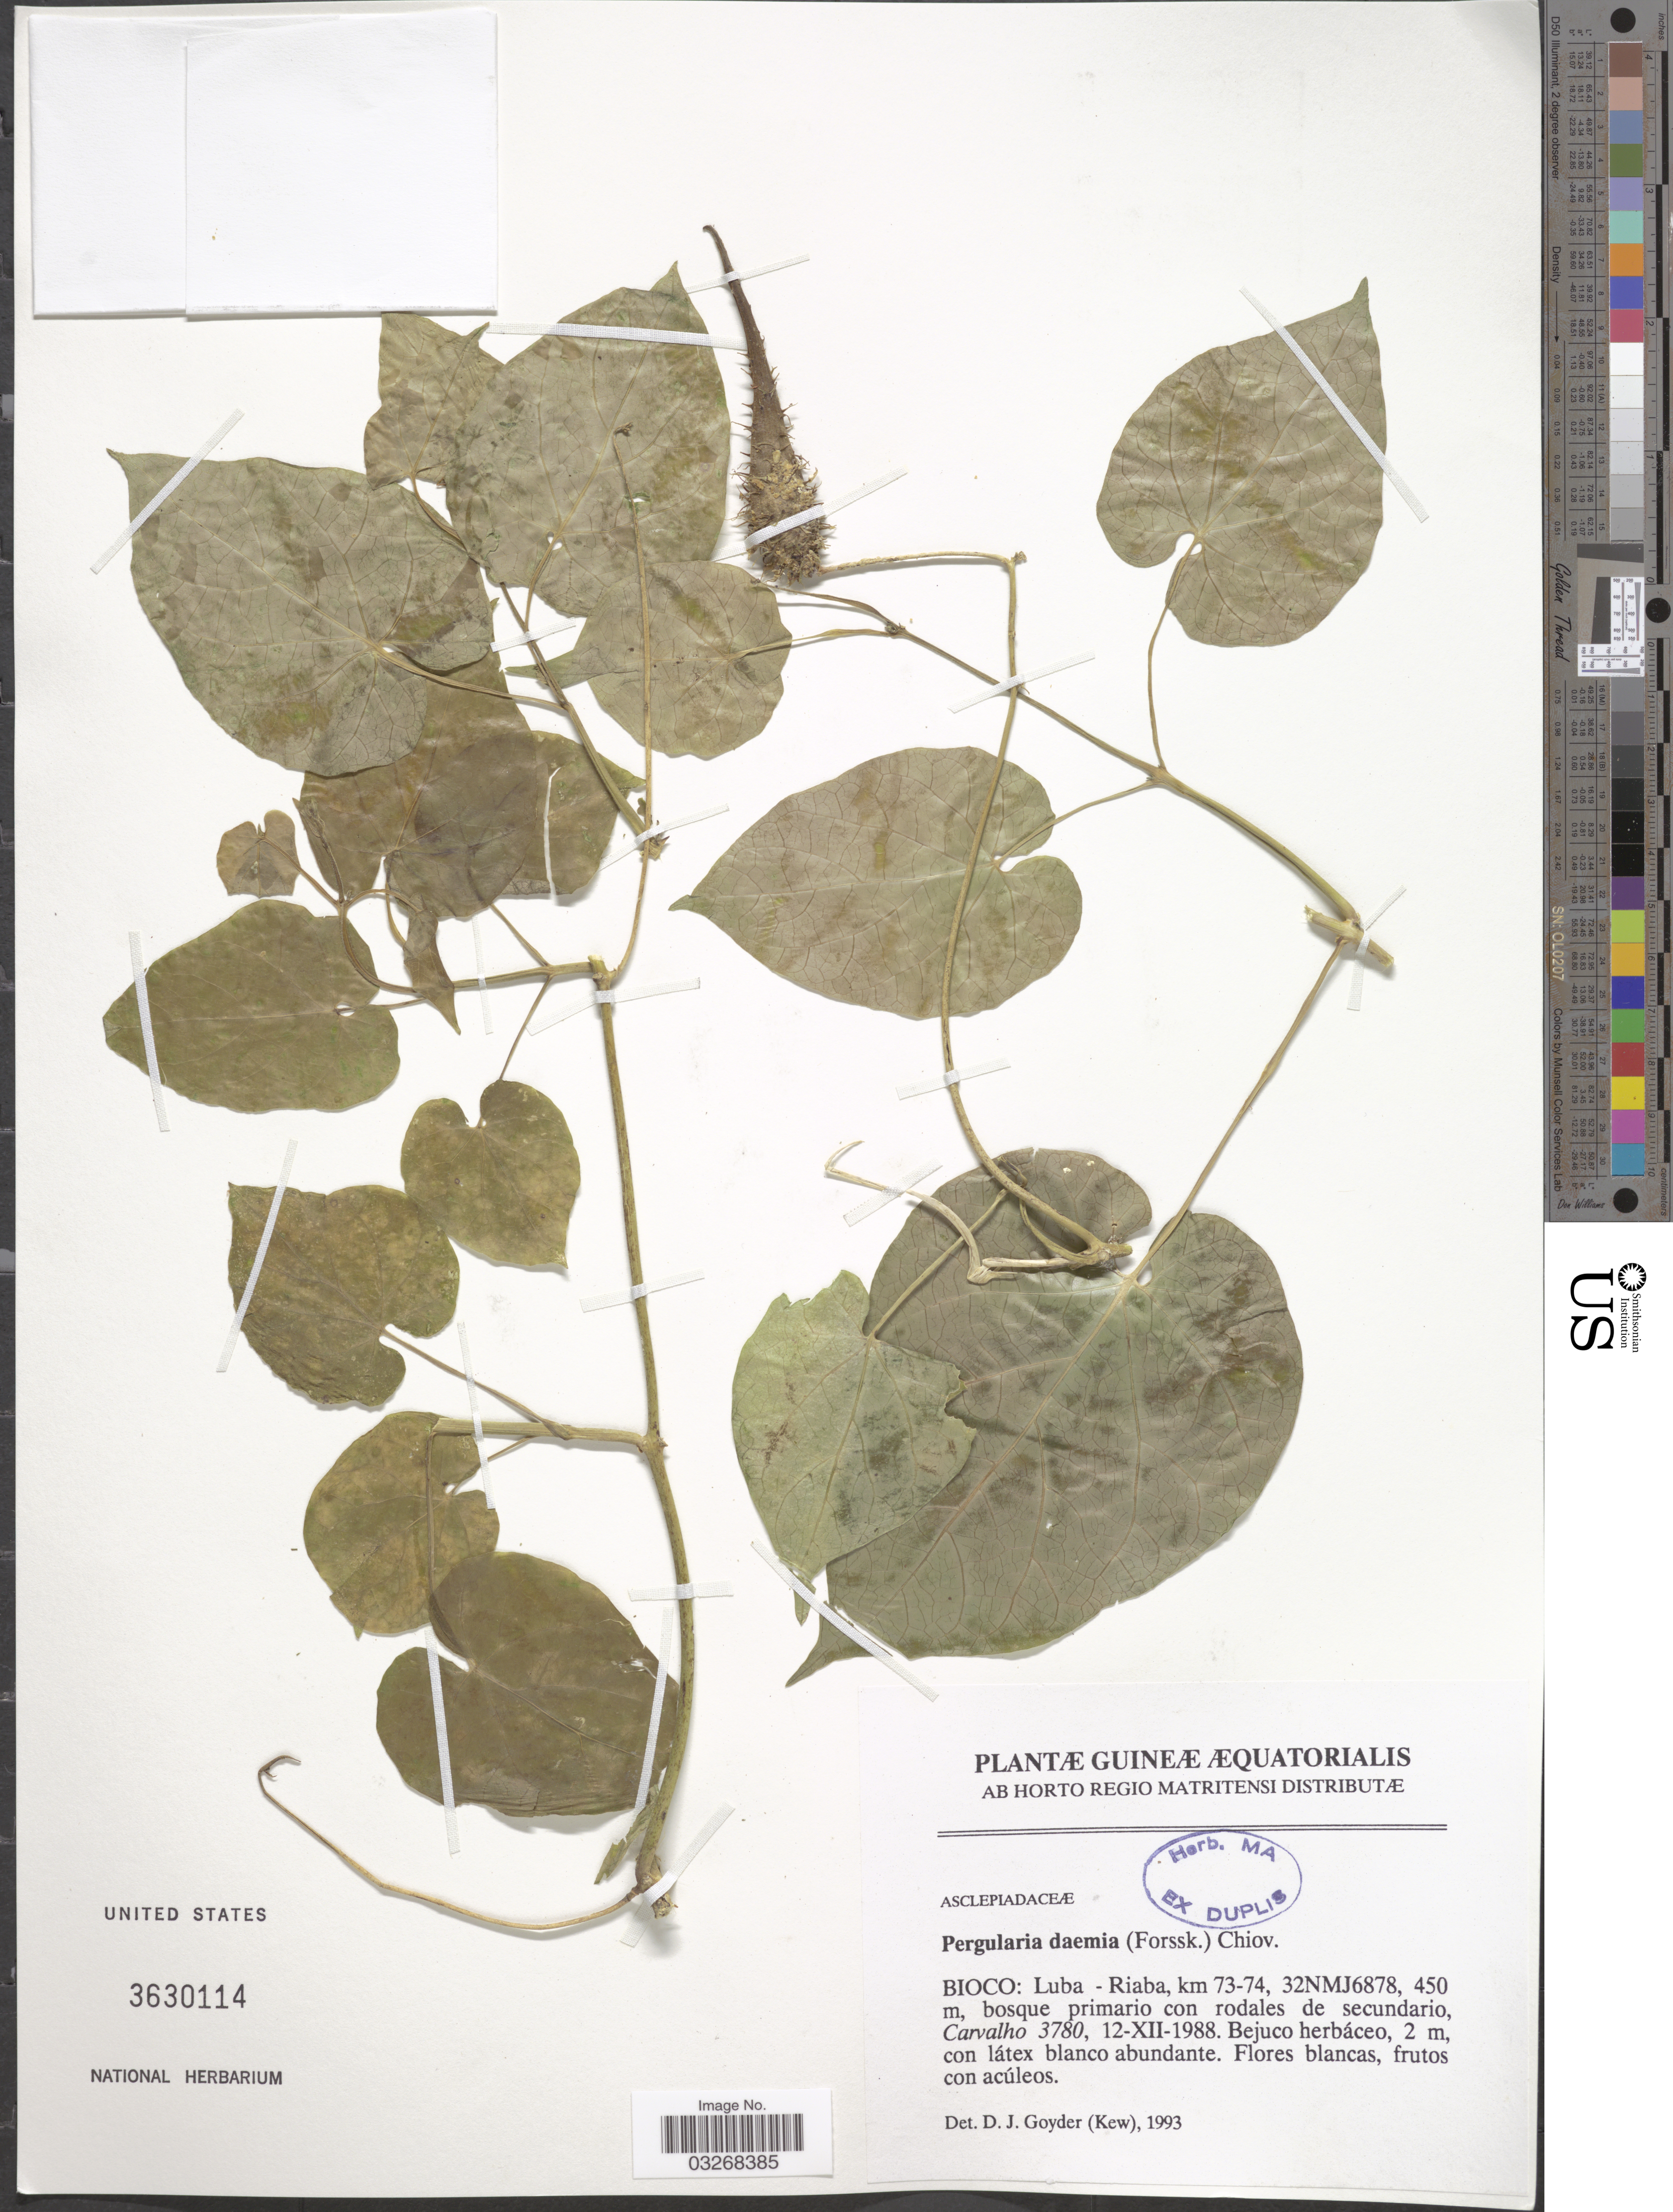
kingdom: Plantae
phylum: Tracheophyta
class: Magnoliopsida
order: Gentianales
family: Apocynaceae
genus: Pergularia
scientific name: Pergularia daemia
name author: (Forssk.) Chiov.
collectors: Carvalho, --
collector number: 3780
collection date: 1988-12-12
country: Equatorial Guinea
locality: Guineæ Æquatorialis. Bioco: Luba-Riaba, km 73-74, 32NMJ6878.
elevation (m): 450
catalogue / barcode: US 3630114